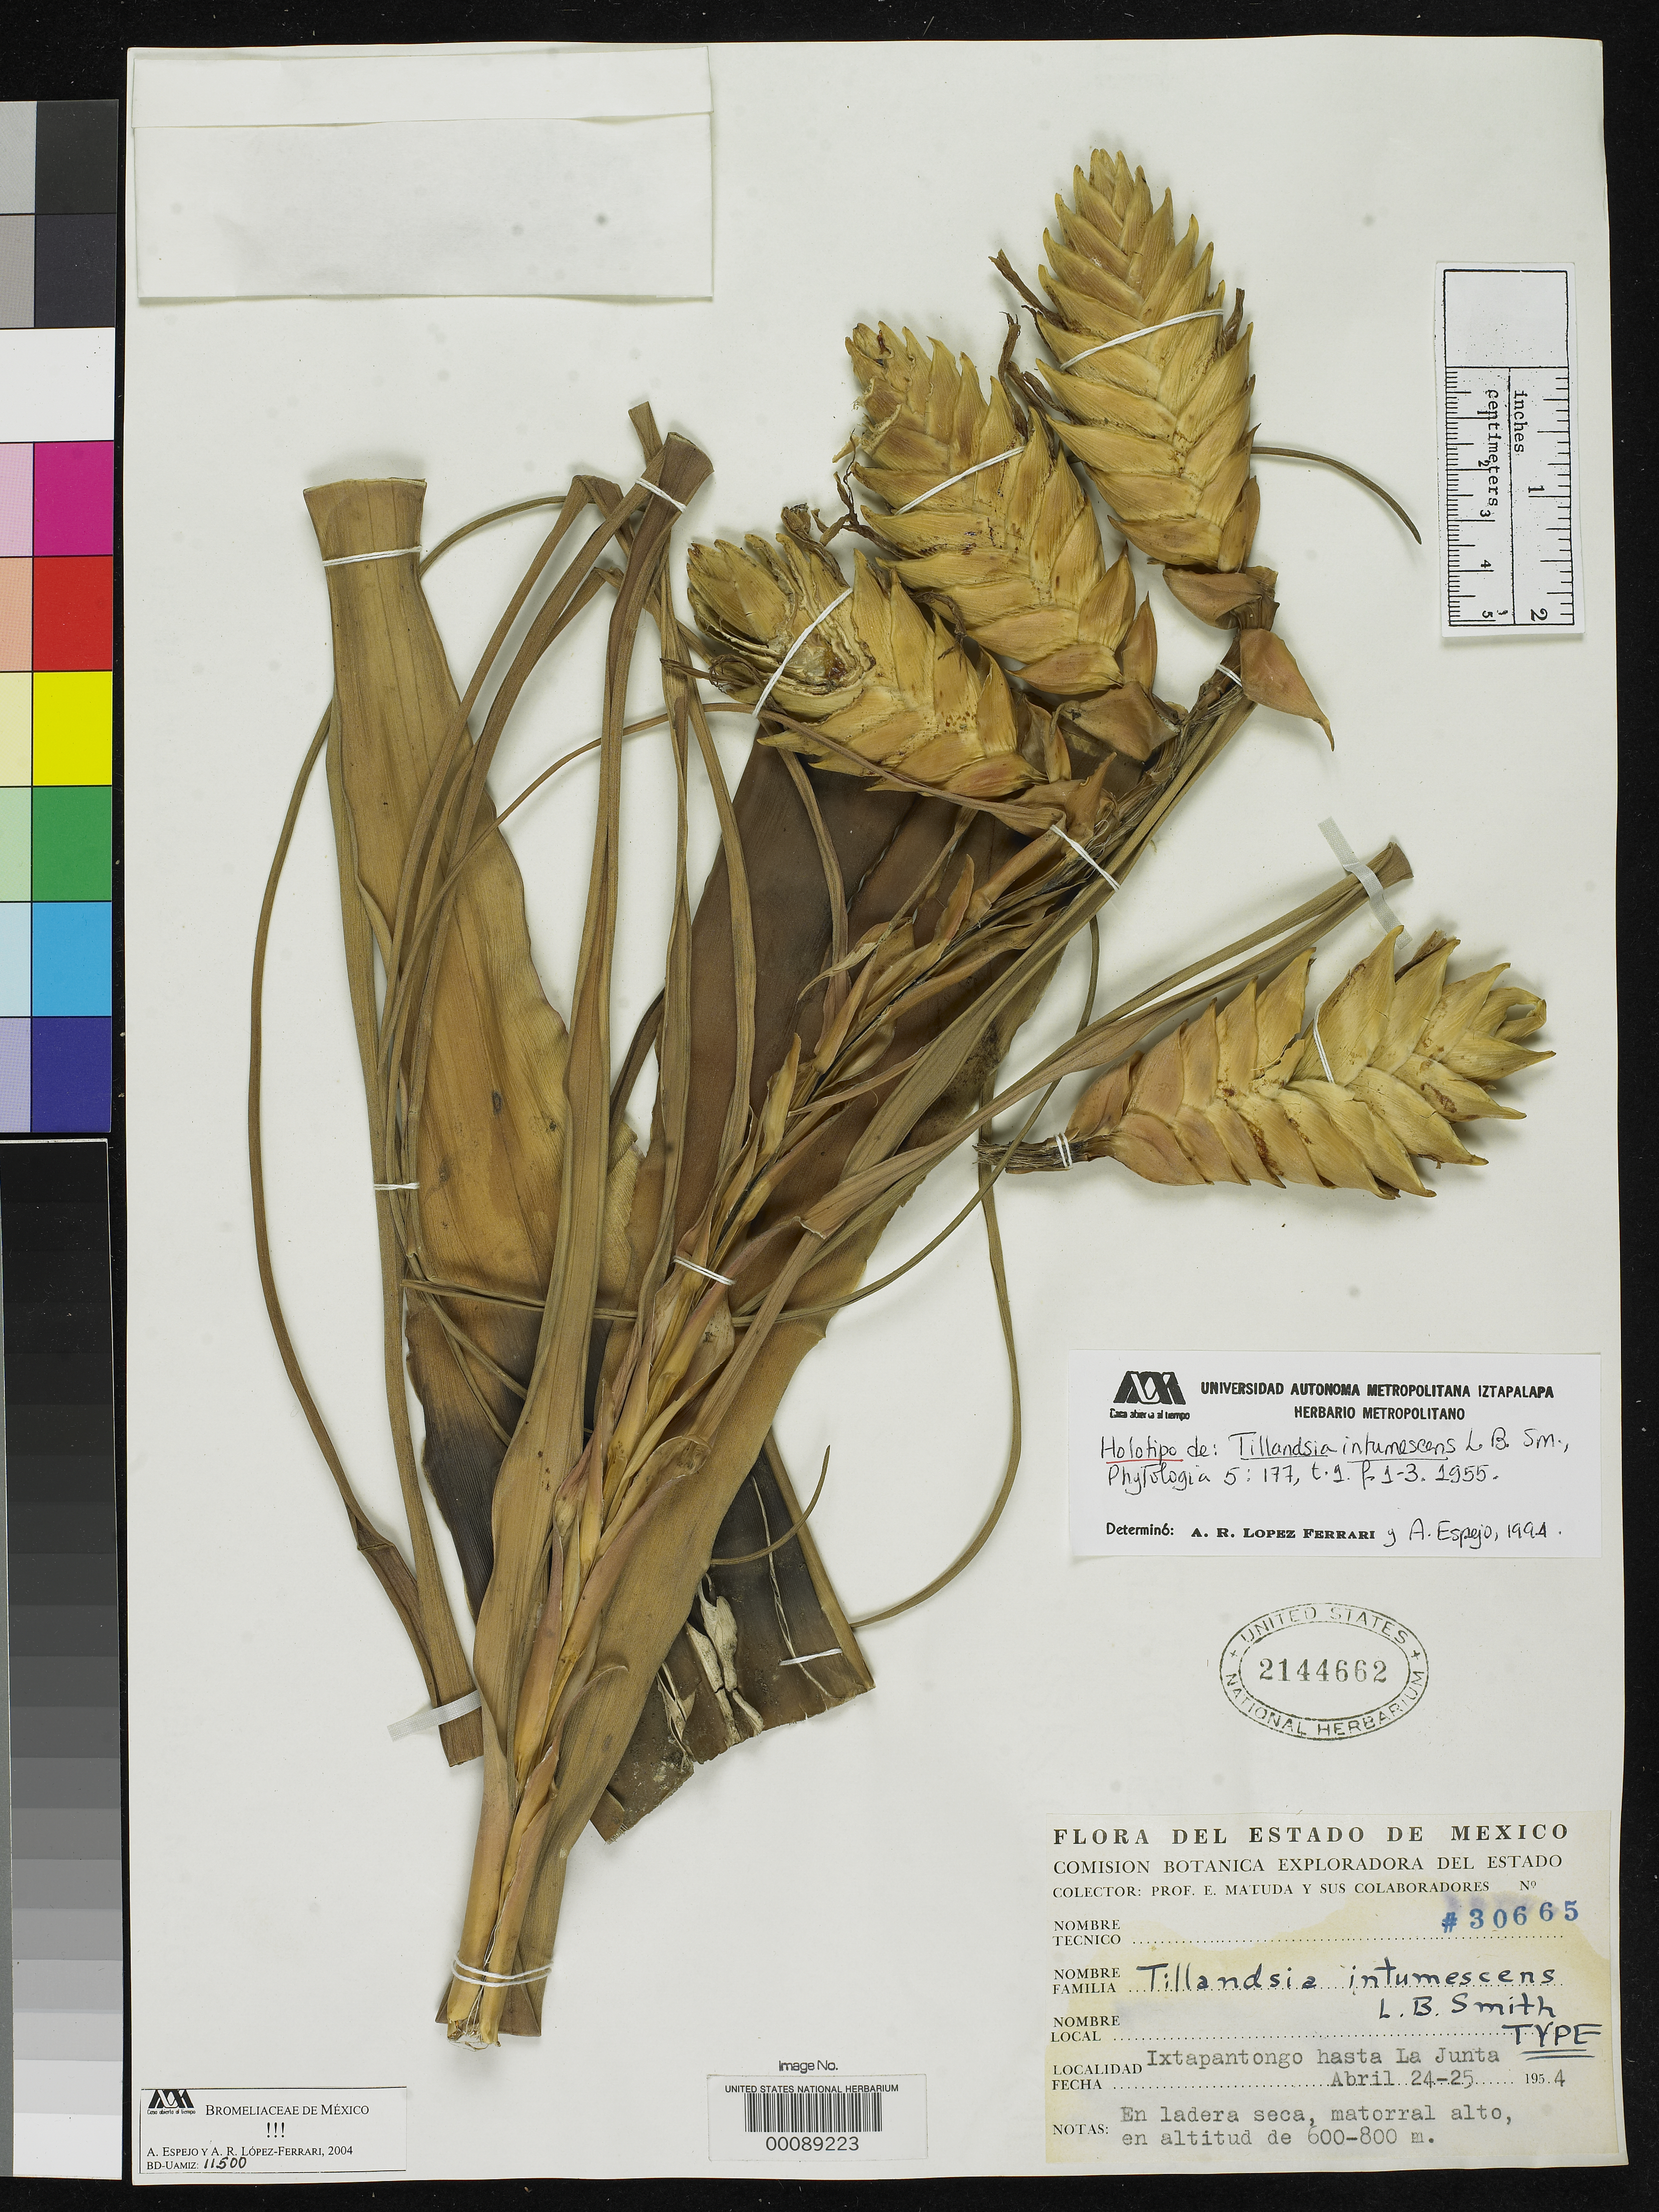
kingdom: Plantae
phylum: Tracheophyta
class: Liliopsida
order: Poales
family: Bromeliaceae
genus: Tillandsia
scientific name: Tillandsia intumescens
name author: L.B. Sm.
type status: Holotype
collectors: E. Matuda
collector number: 30665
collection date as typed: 24 Apr 1954 to 25 Apr 1954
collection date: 1954-04-24/1954-04-25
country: Mexico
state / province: México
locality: Between Ixtapantongo and La Junta.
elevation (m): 600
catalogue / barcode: US 2144662